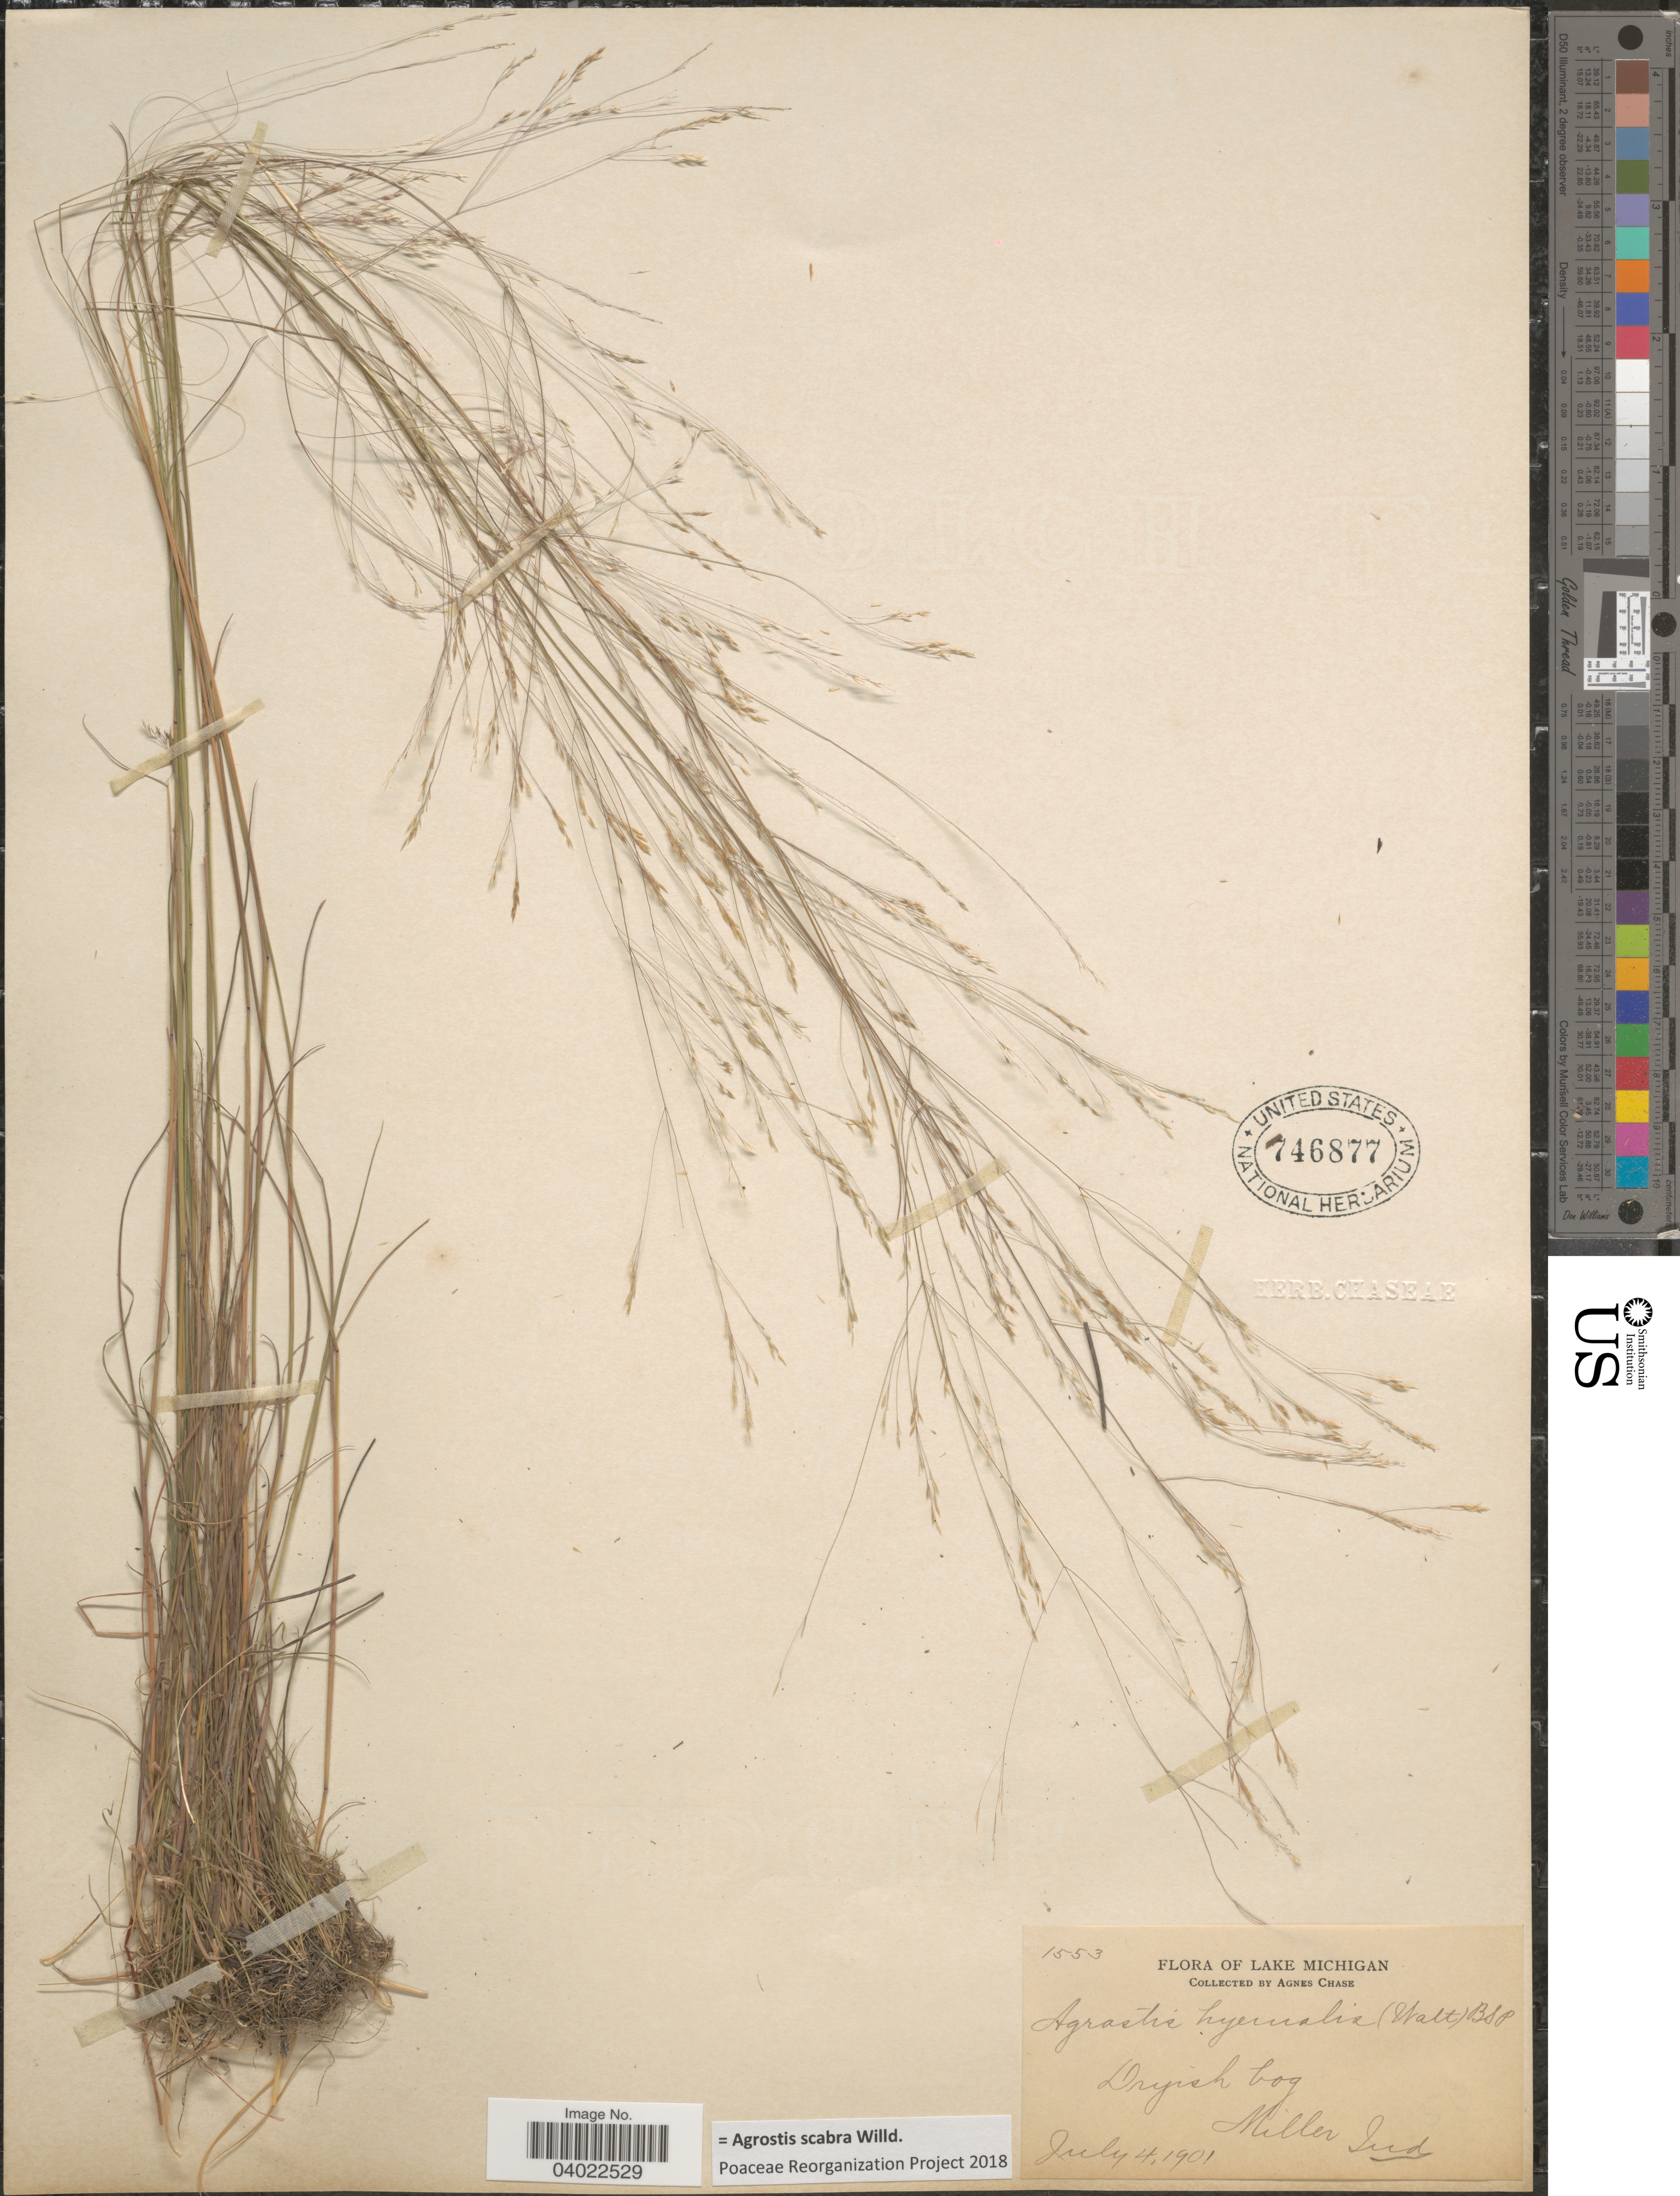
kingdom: Plantae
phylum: Tracheophyta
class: Liliopsida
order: Poales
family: Poaceae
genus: Agrostis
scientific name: Agrostis scabra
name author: Willd.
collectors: A. Chase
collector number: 1553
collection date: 1901-07-04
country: United States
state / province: Indiana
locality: Lake Michigan. Miller.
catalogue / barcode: US 746877